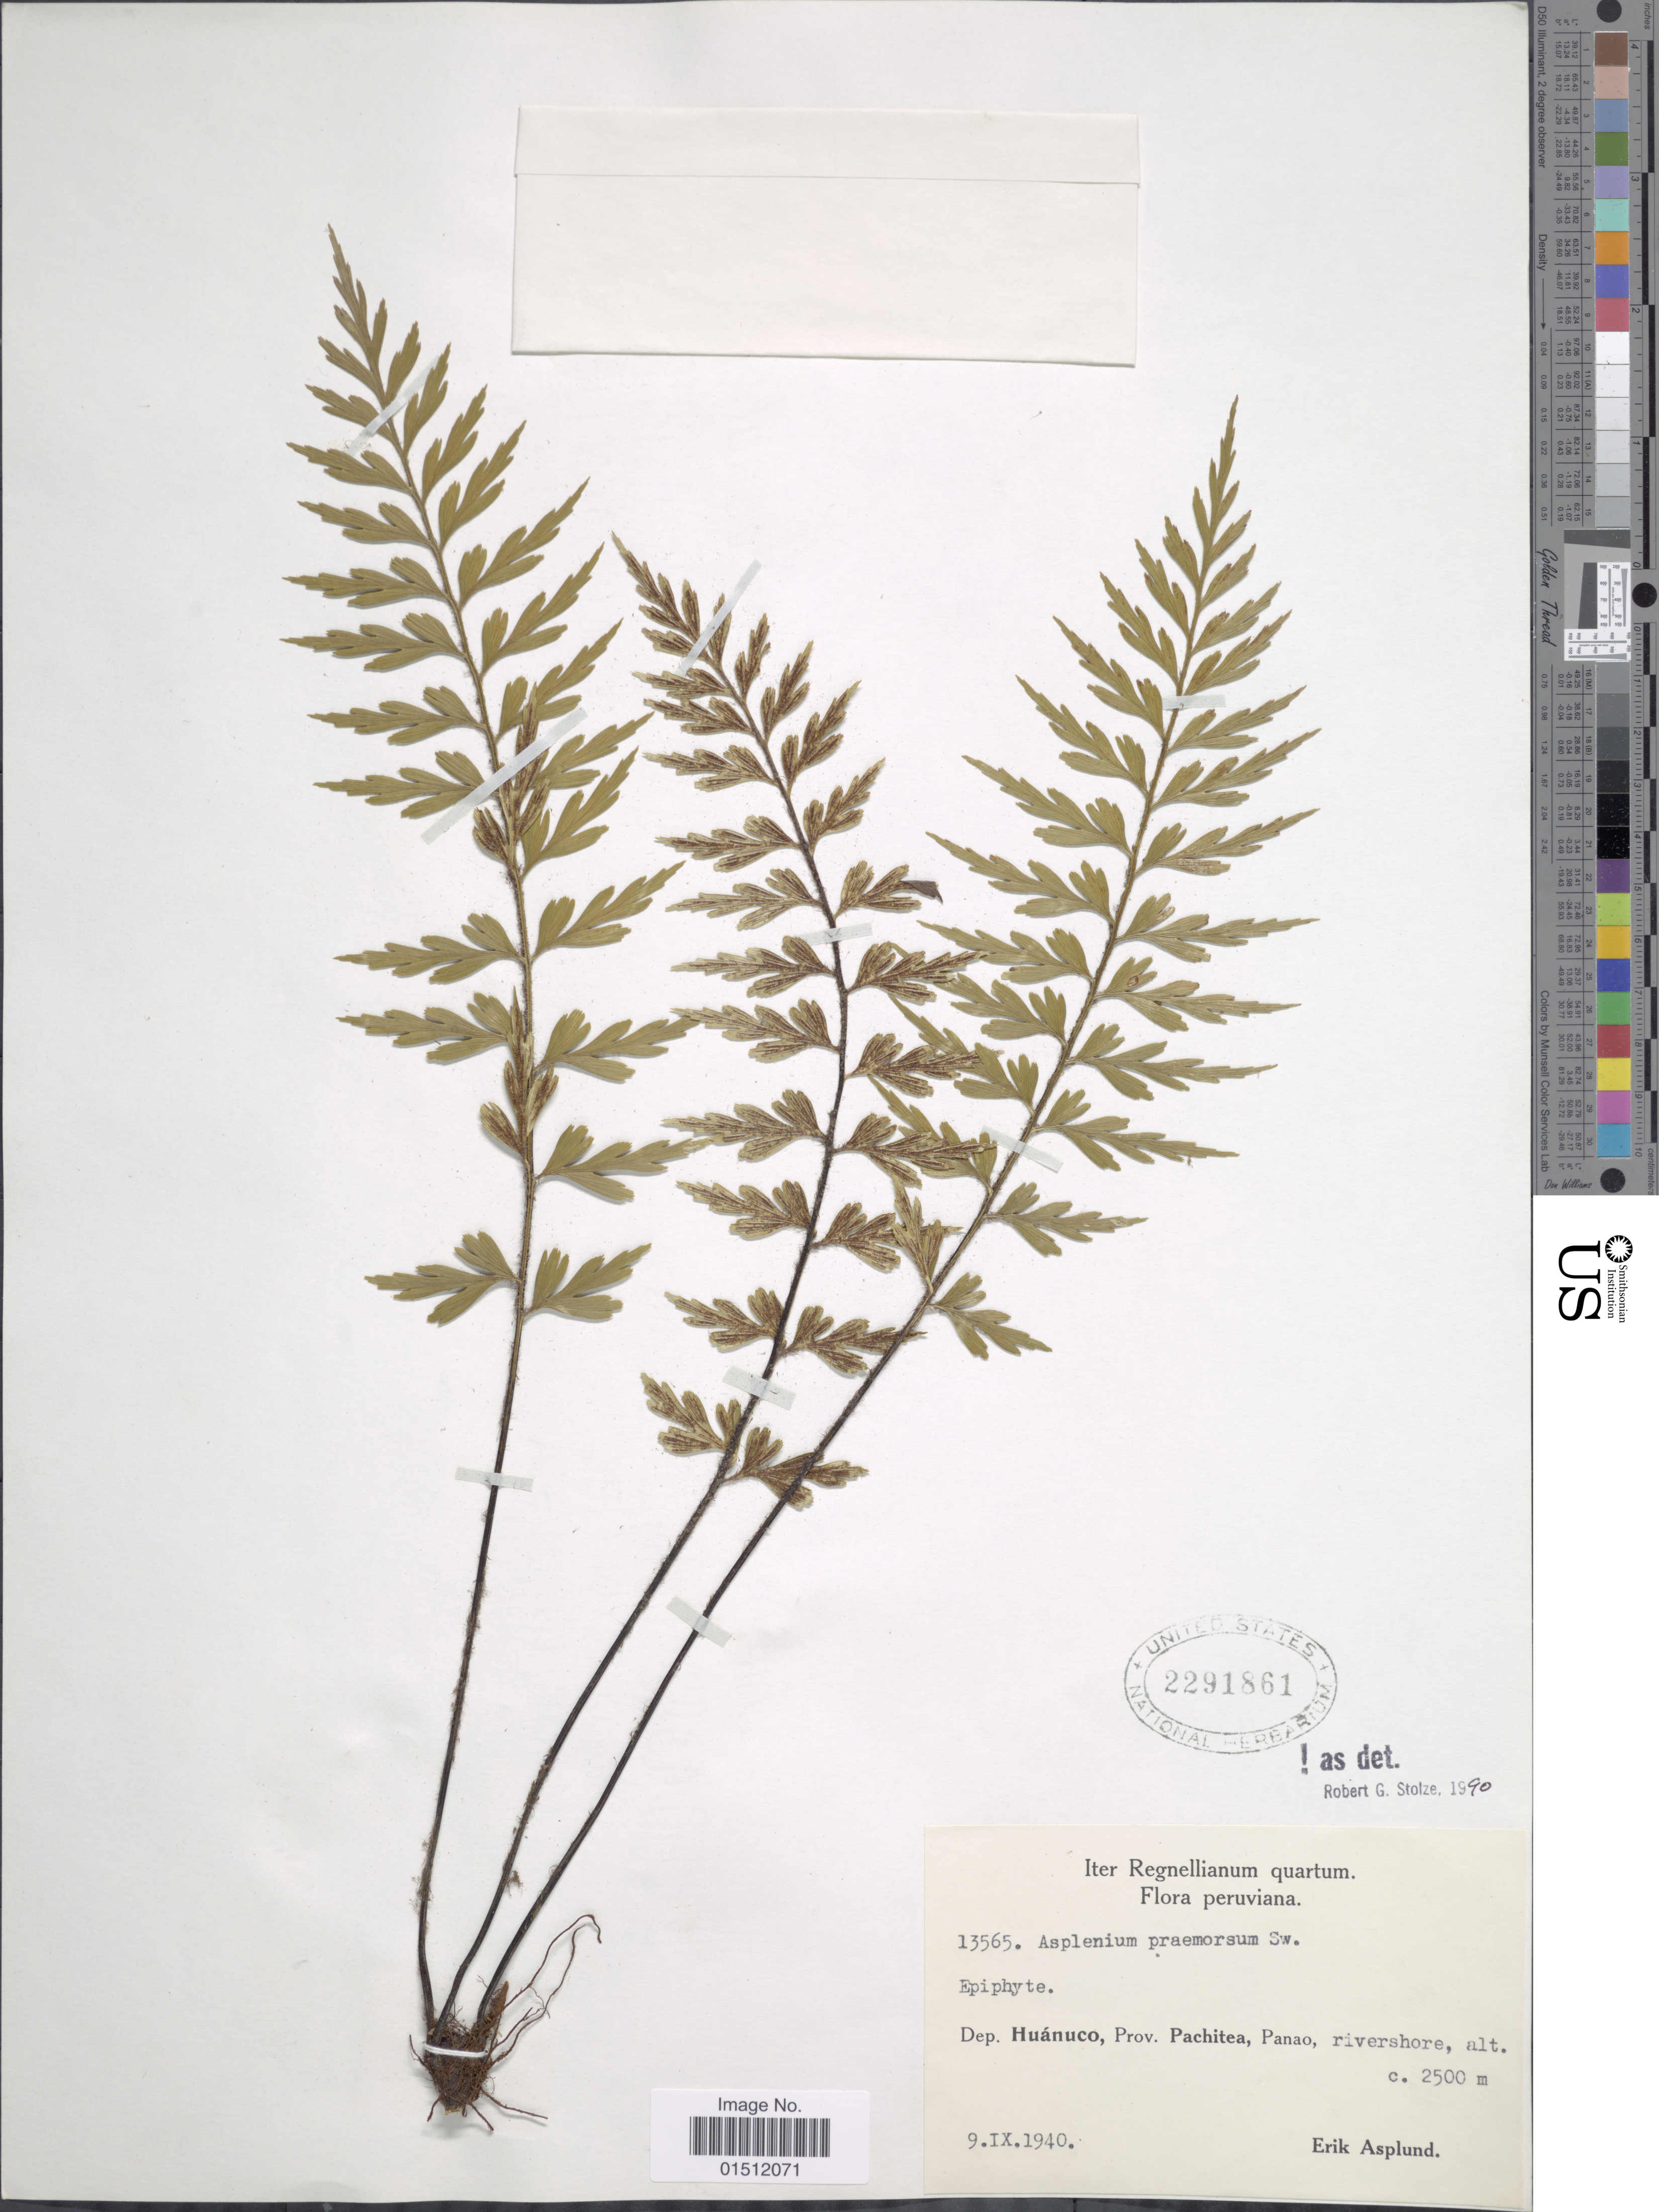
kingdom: Plantae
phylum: Tracheophyta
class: Polypodiopsida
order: Polypodiales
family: Aspleniaceae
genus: Asplenium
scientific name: Asplenium praemorsum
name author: Sw.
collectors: E. Asplund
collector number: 13565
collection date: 1940-09-09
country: Peru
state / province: Huánuco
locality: Peruviana. Dep. Huanuco, Prov. Pachitea, Panao, rivershore.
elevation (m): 2500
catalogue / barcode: US 2291861